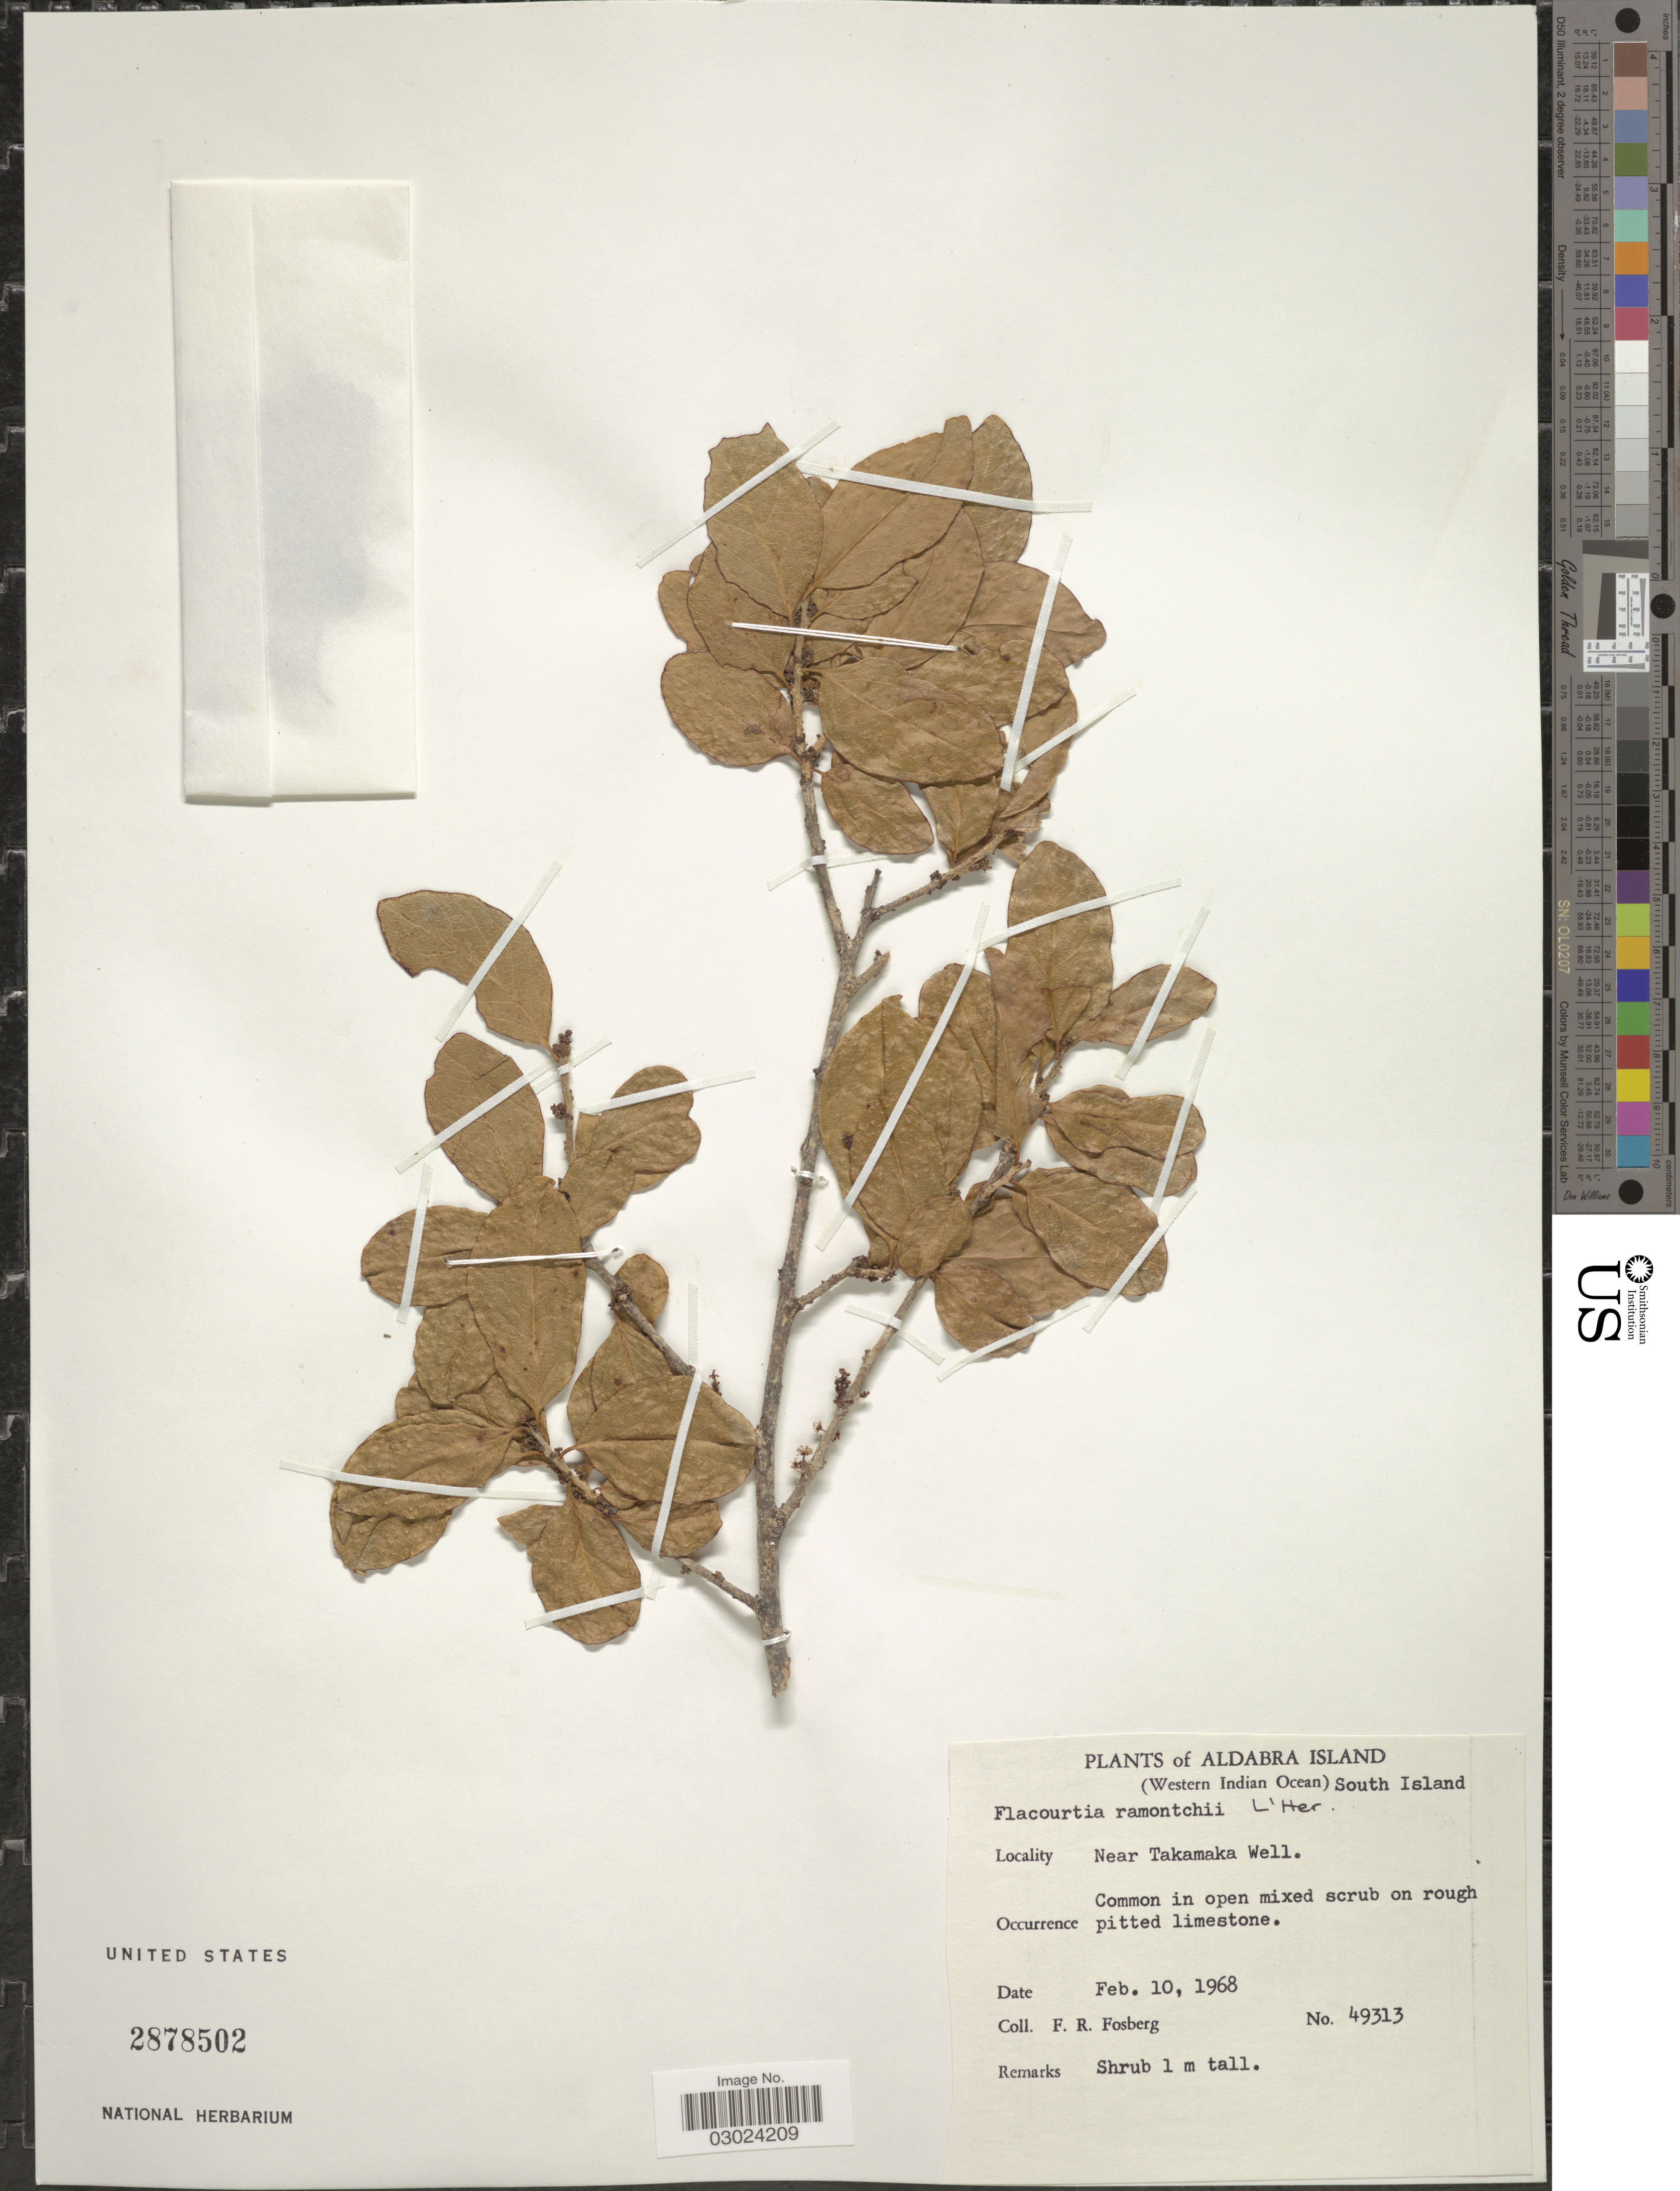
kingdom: Plantae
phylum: Tracheophyta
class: Magnoliopsida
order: Malpighiales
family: Salicaceae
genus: Flacourtia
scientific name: Flacourtia ramontchi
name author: L'Hér.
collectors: F. R. Fosberg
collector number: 49313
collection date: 1968-02-10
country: Seychelles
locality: Aldabra Island. (Western Indian Ocean) South Island. Near Takamaka Well.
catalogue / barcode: US 2878502